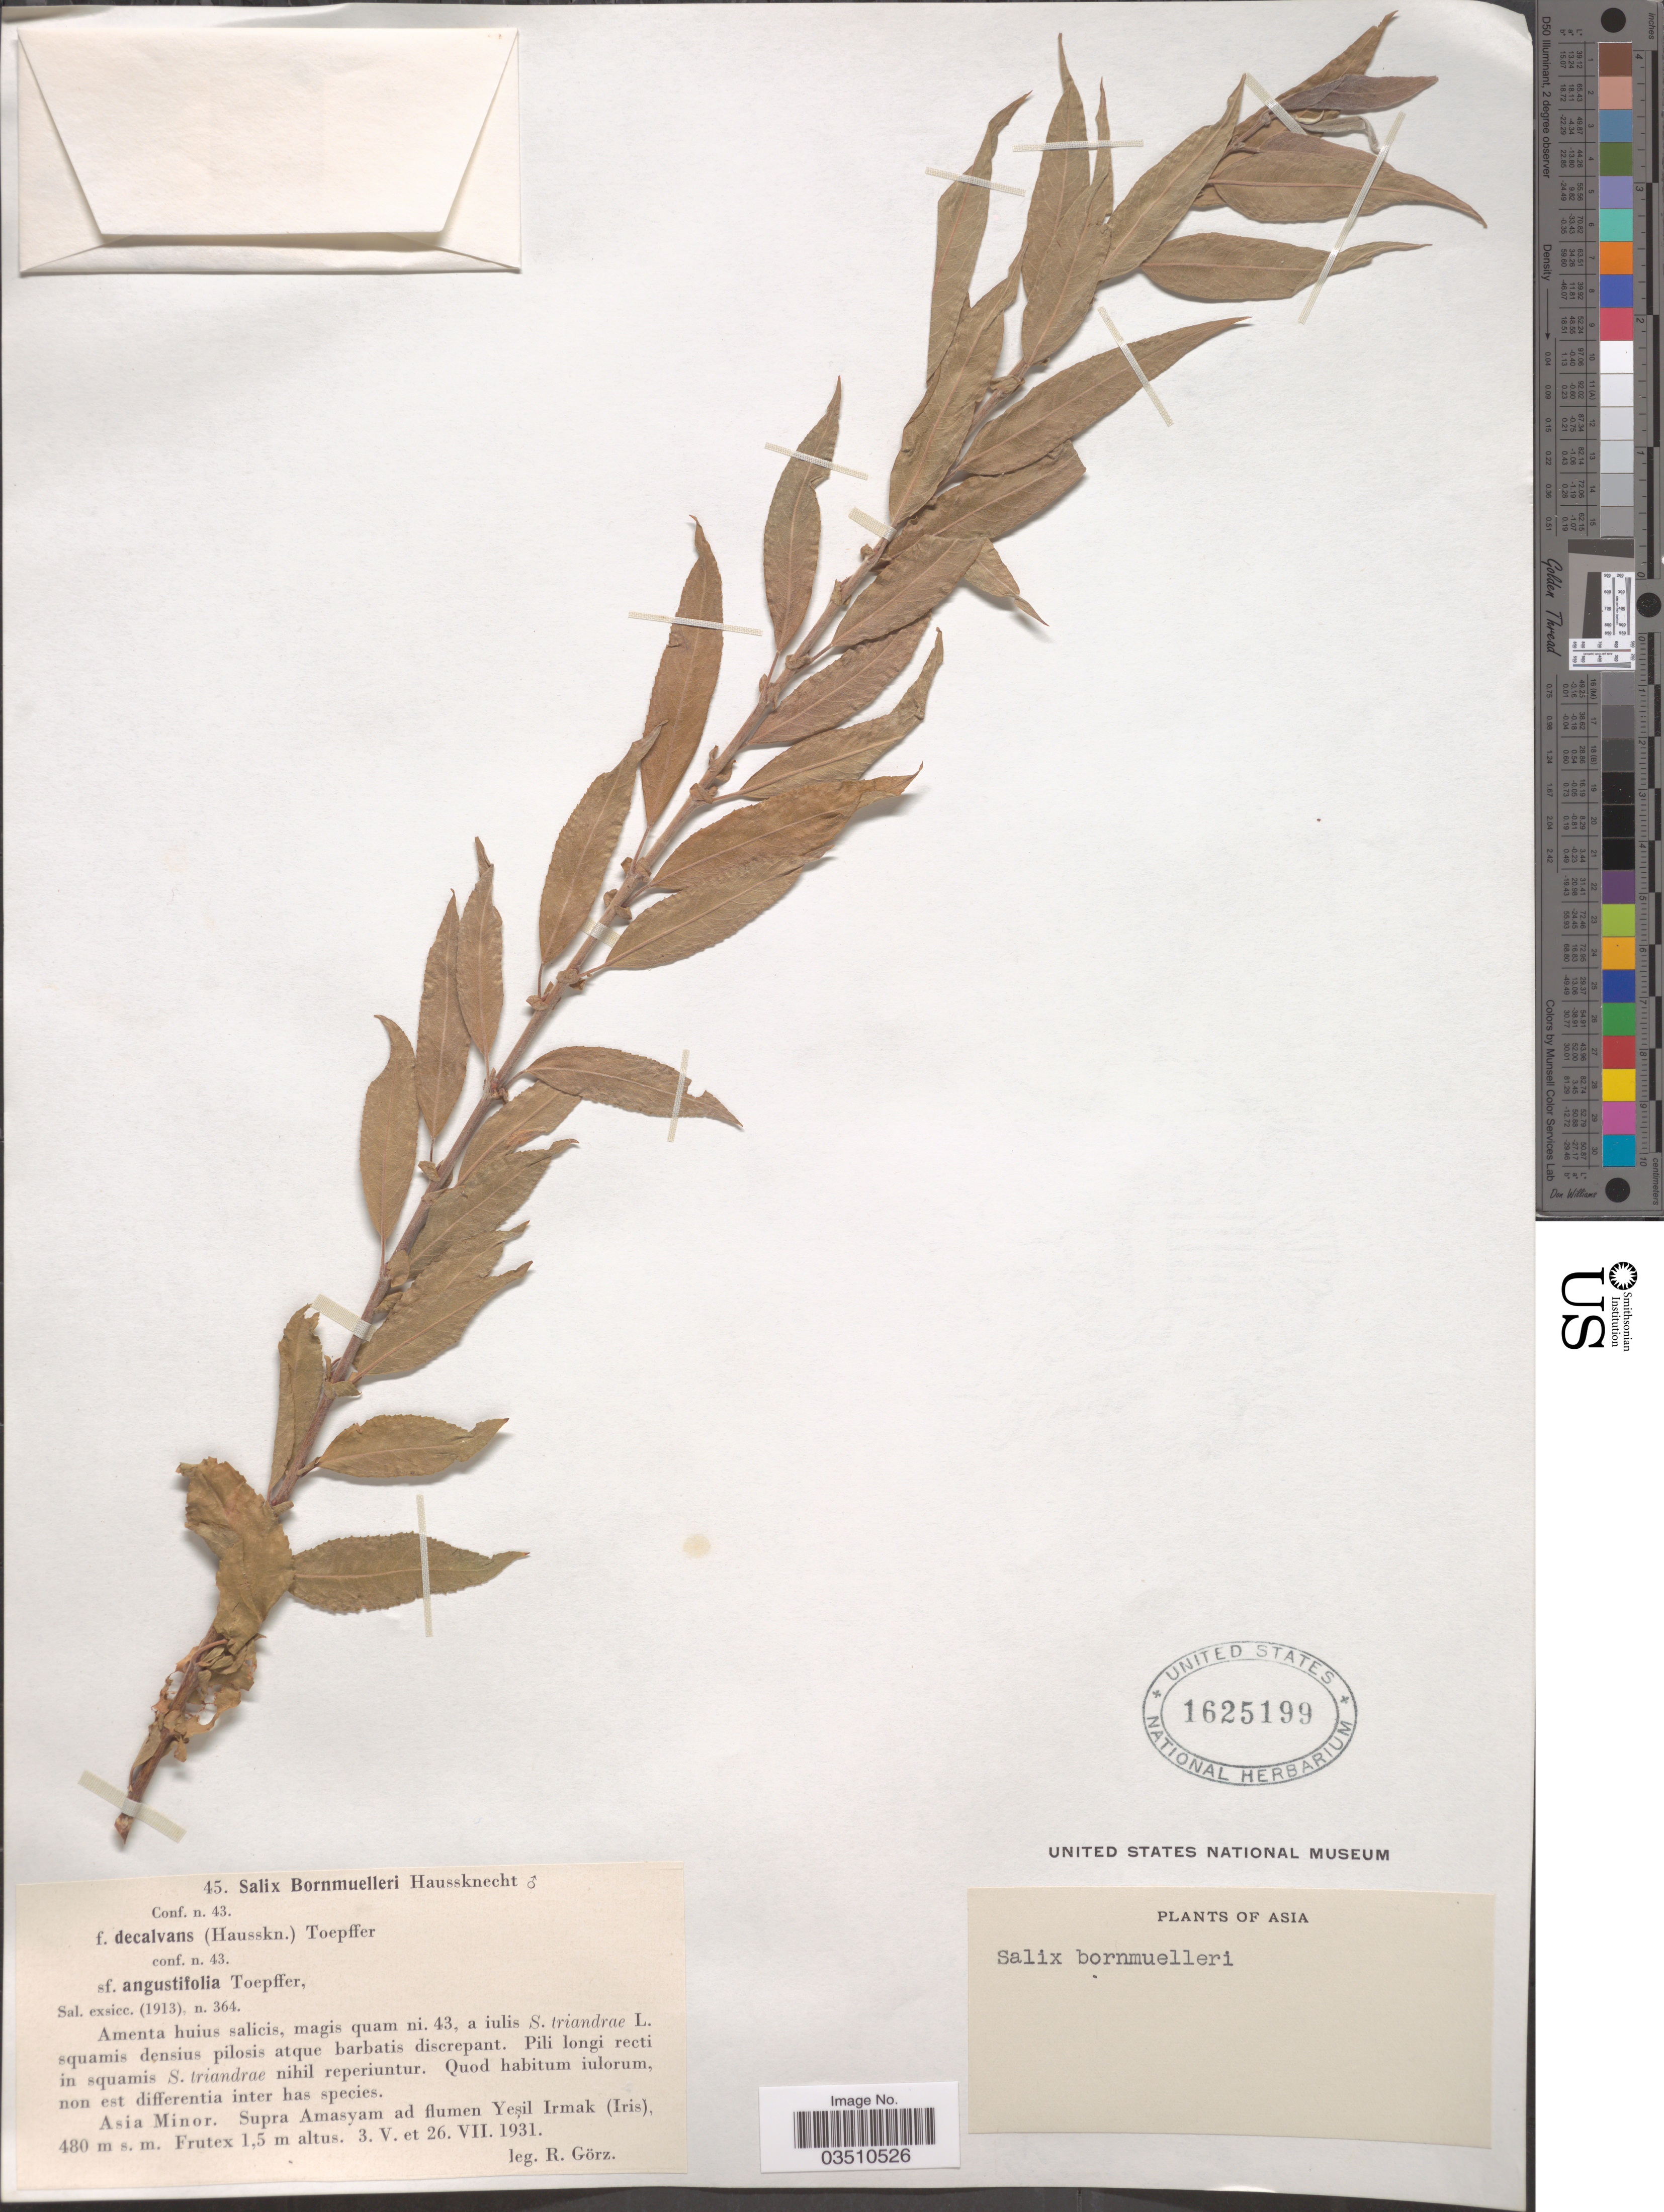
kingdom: Plantae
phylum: Tracheophyta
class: Magnoliopsida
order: Malpighiales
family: Salicaceae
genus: Salix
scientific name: Salix bornmuelleri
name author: Hausskn.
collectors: R. Görz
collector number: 45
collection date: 1931-05-03/1931-07-26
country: Turkey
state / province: Amasya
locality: Asia Minor. Supra Amasyam ad flumen Yeşil Irmak (Iris).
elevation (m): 480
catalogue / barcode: US 1625199